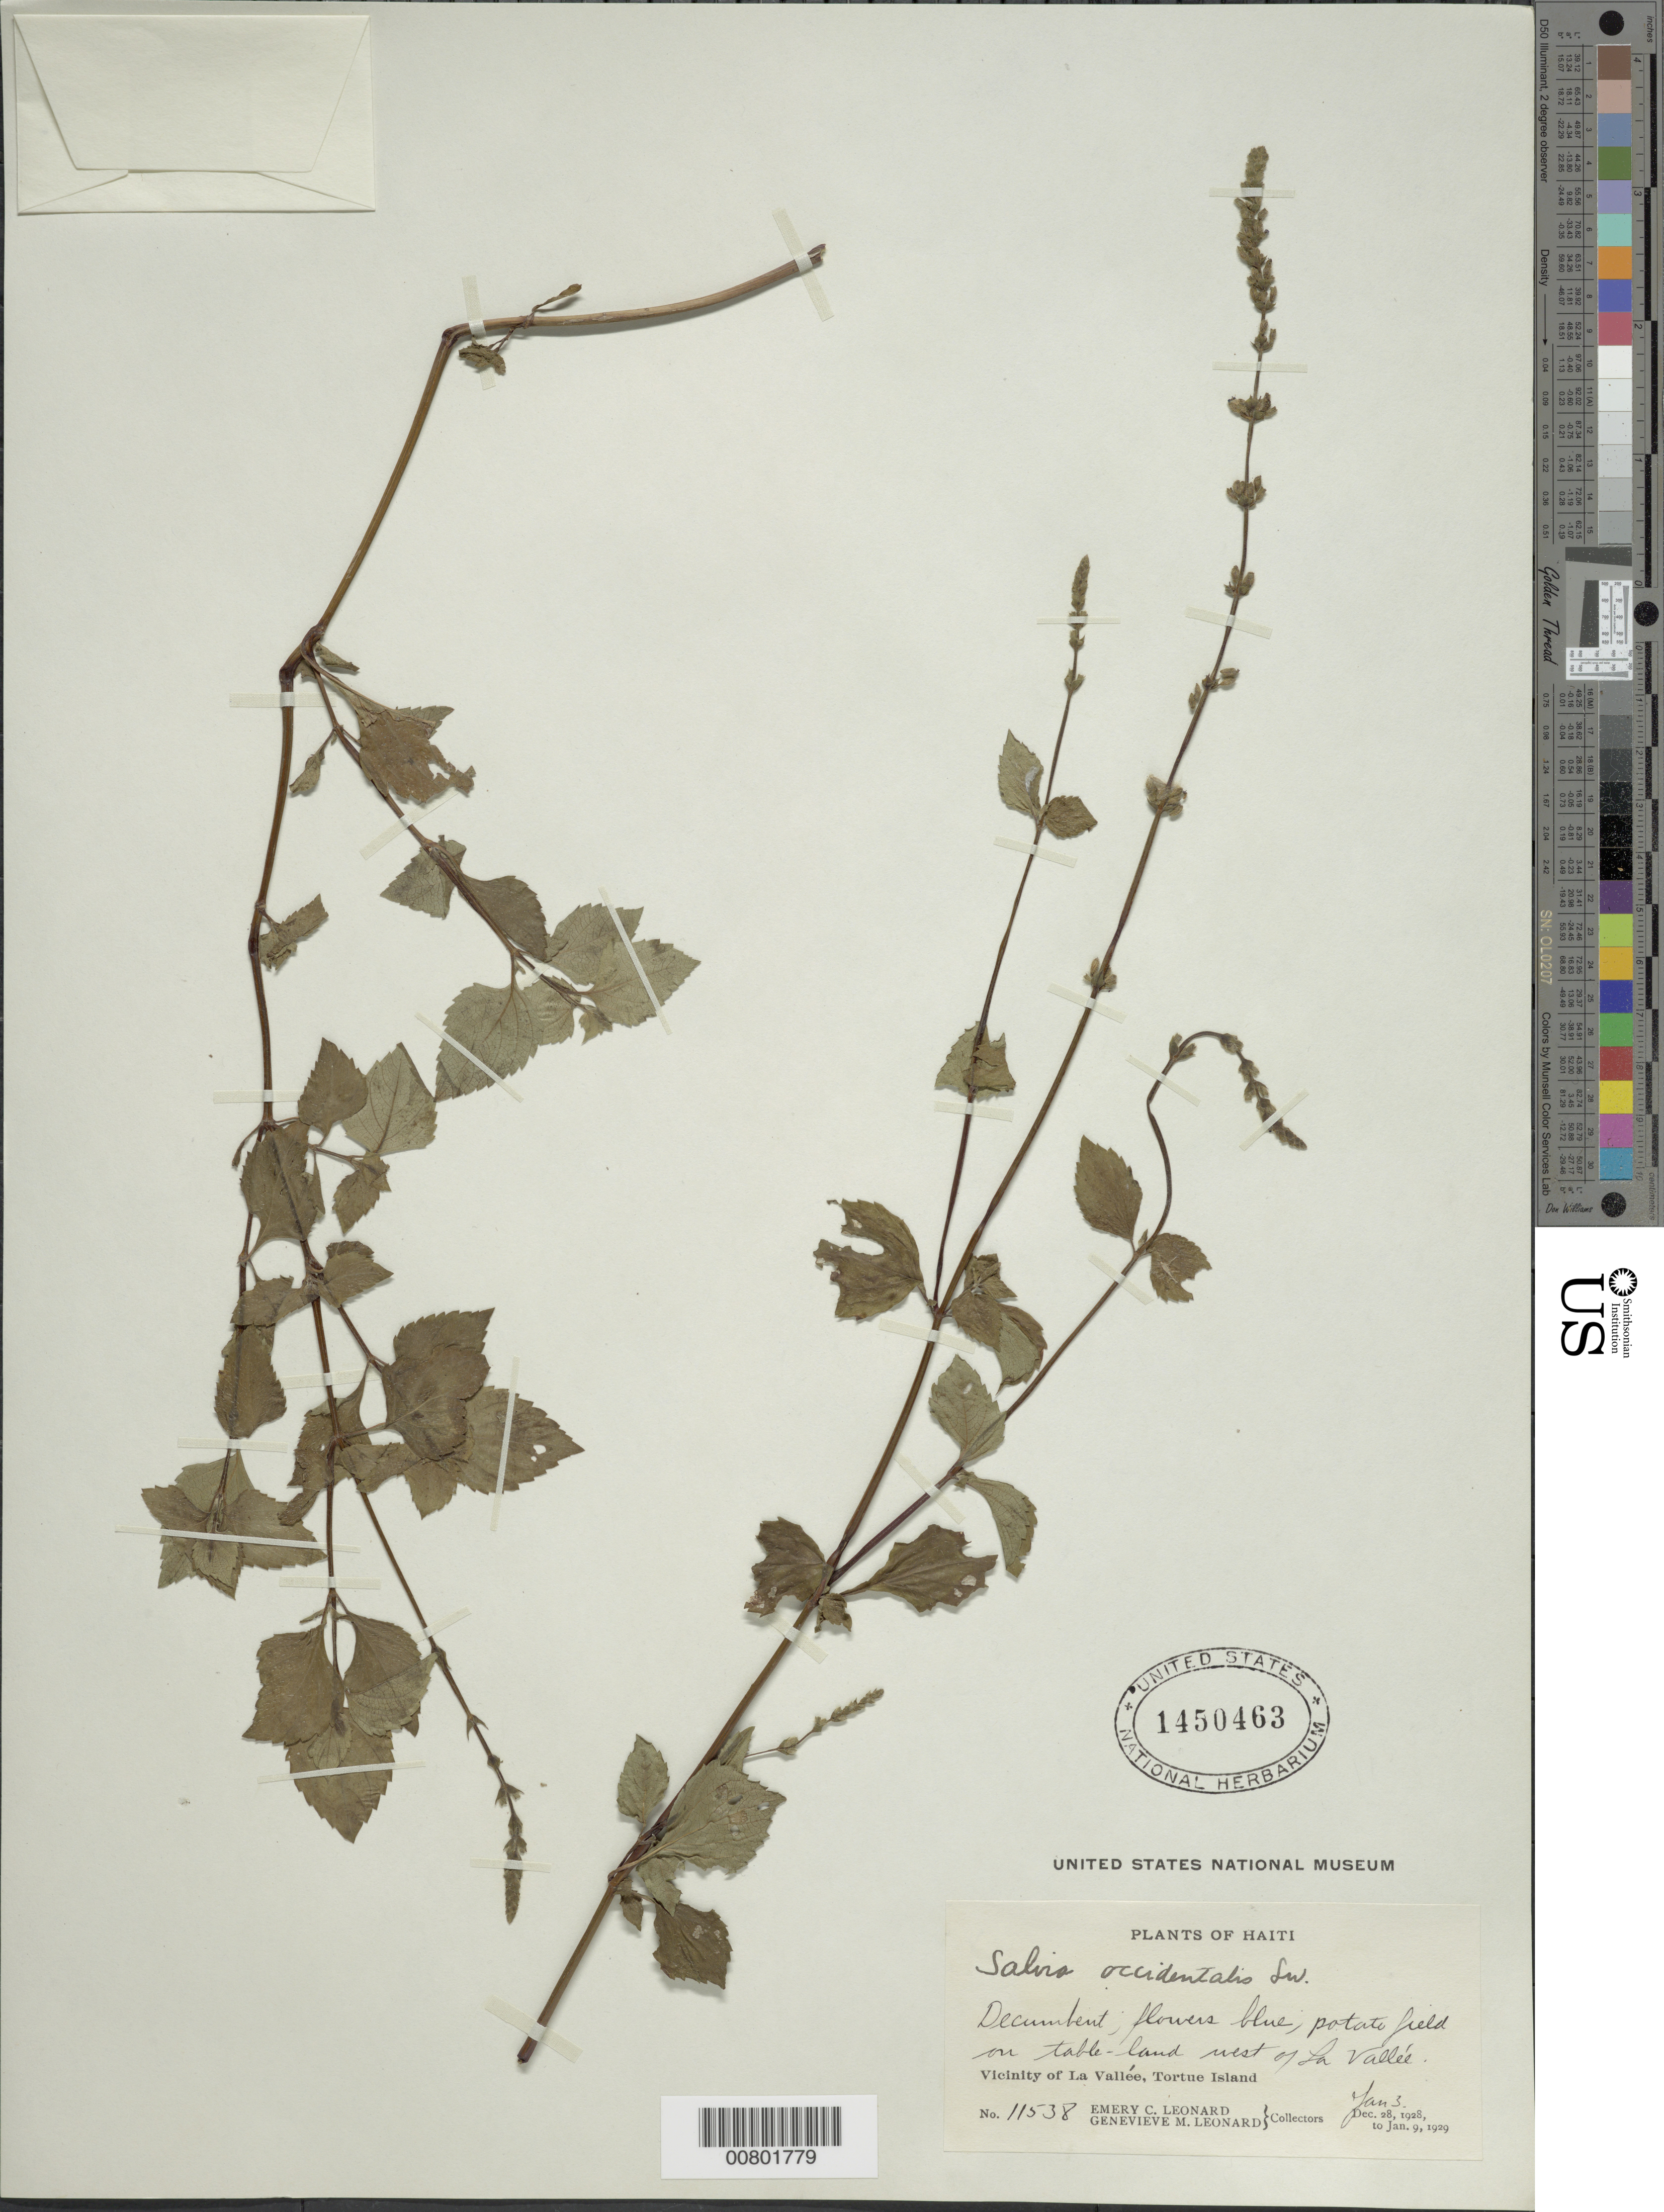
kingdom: Plantae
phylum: Tracheophyta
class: Magnoliopsida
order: Lamiales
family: Lamiaceae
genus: Salvia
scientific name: Salvia occidentalis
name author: Sw.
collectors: E. C. Leonard & G. M. Leonard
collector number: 11538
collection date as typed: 03 Jan 1929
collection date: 1929-01-03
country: Haiti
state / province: Nord-Ouest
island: Île de la Tortue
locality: Vicinity of La Vallée, W of city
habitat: Potato field on table land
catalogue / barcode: US 1450463